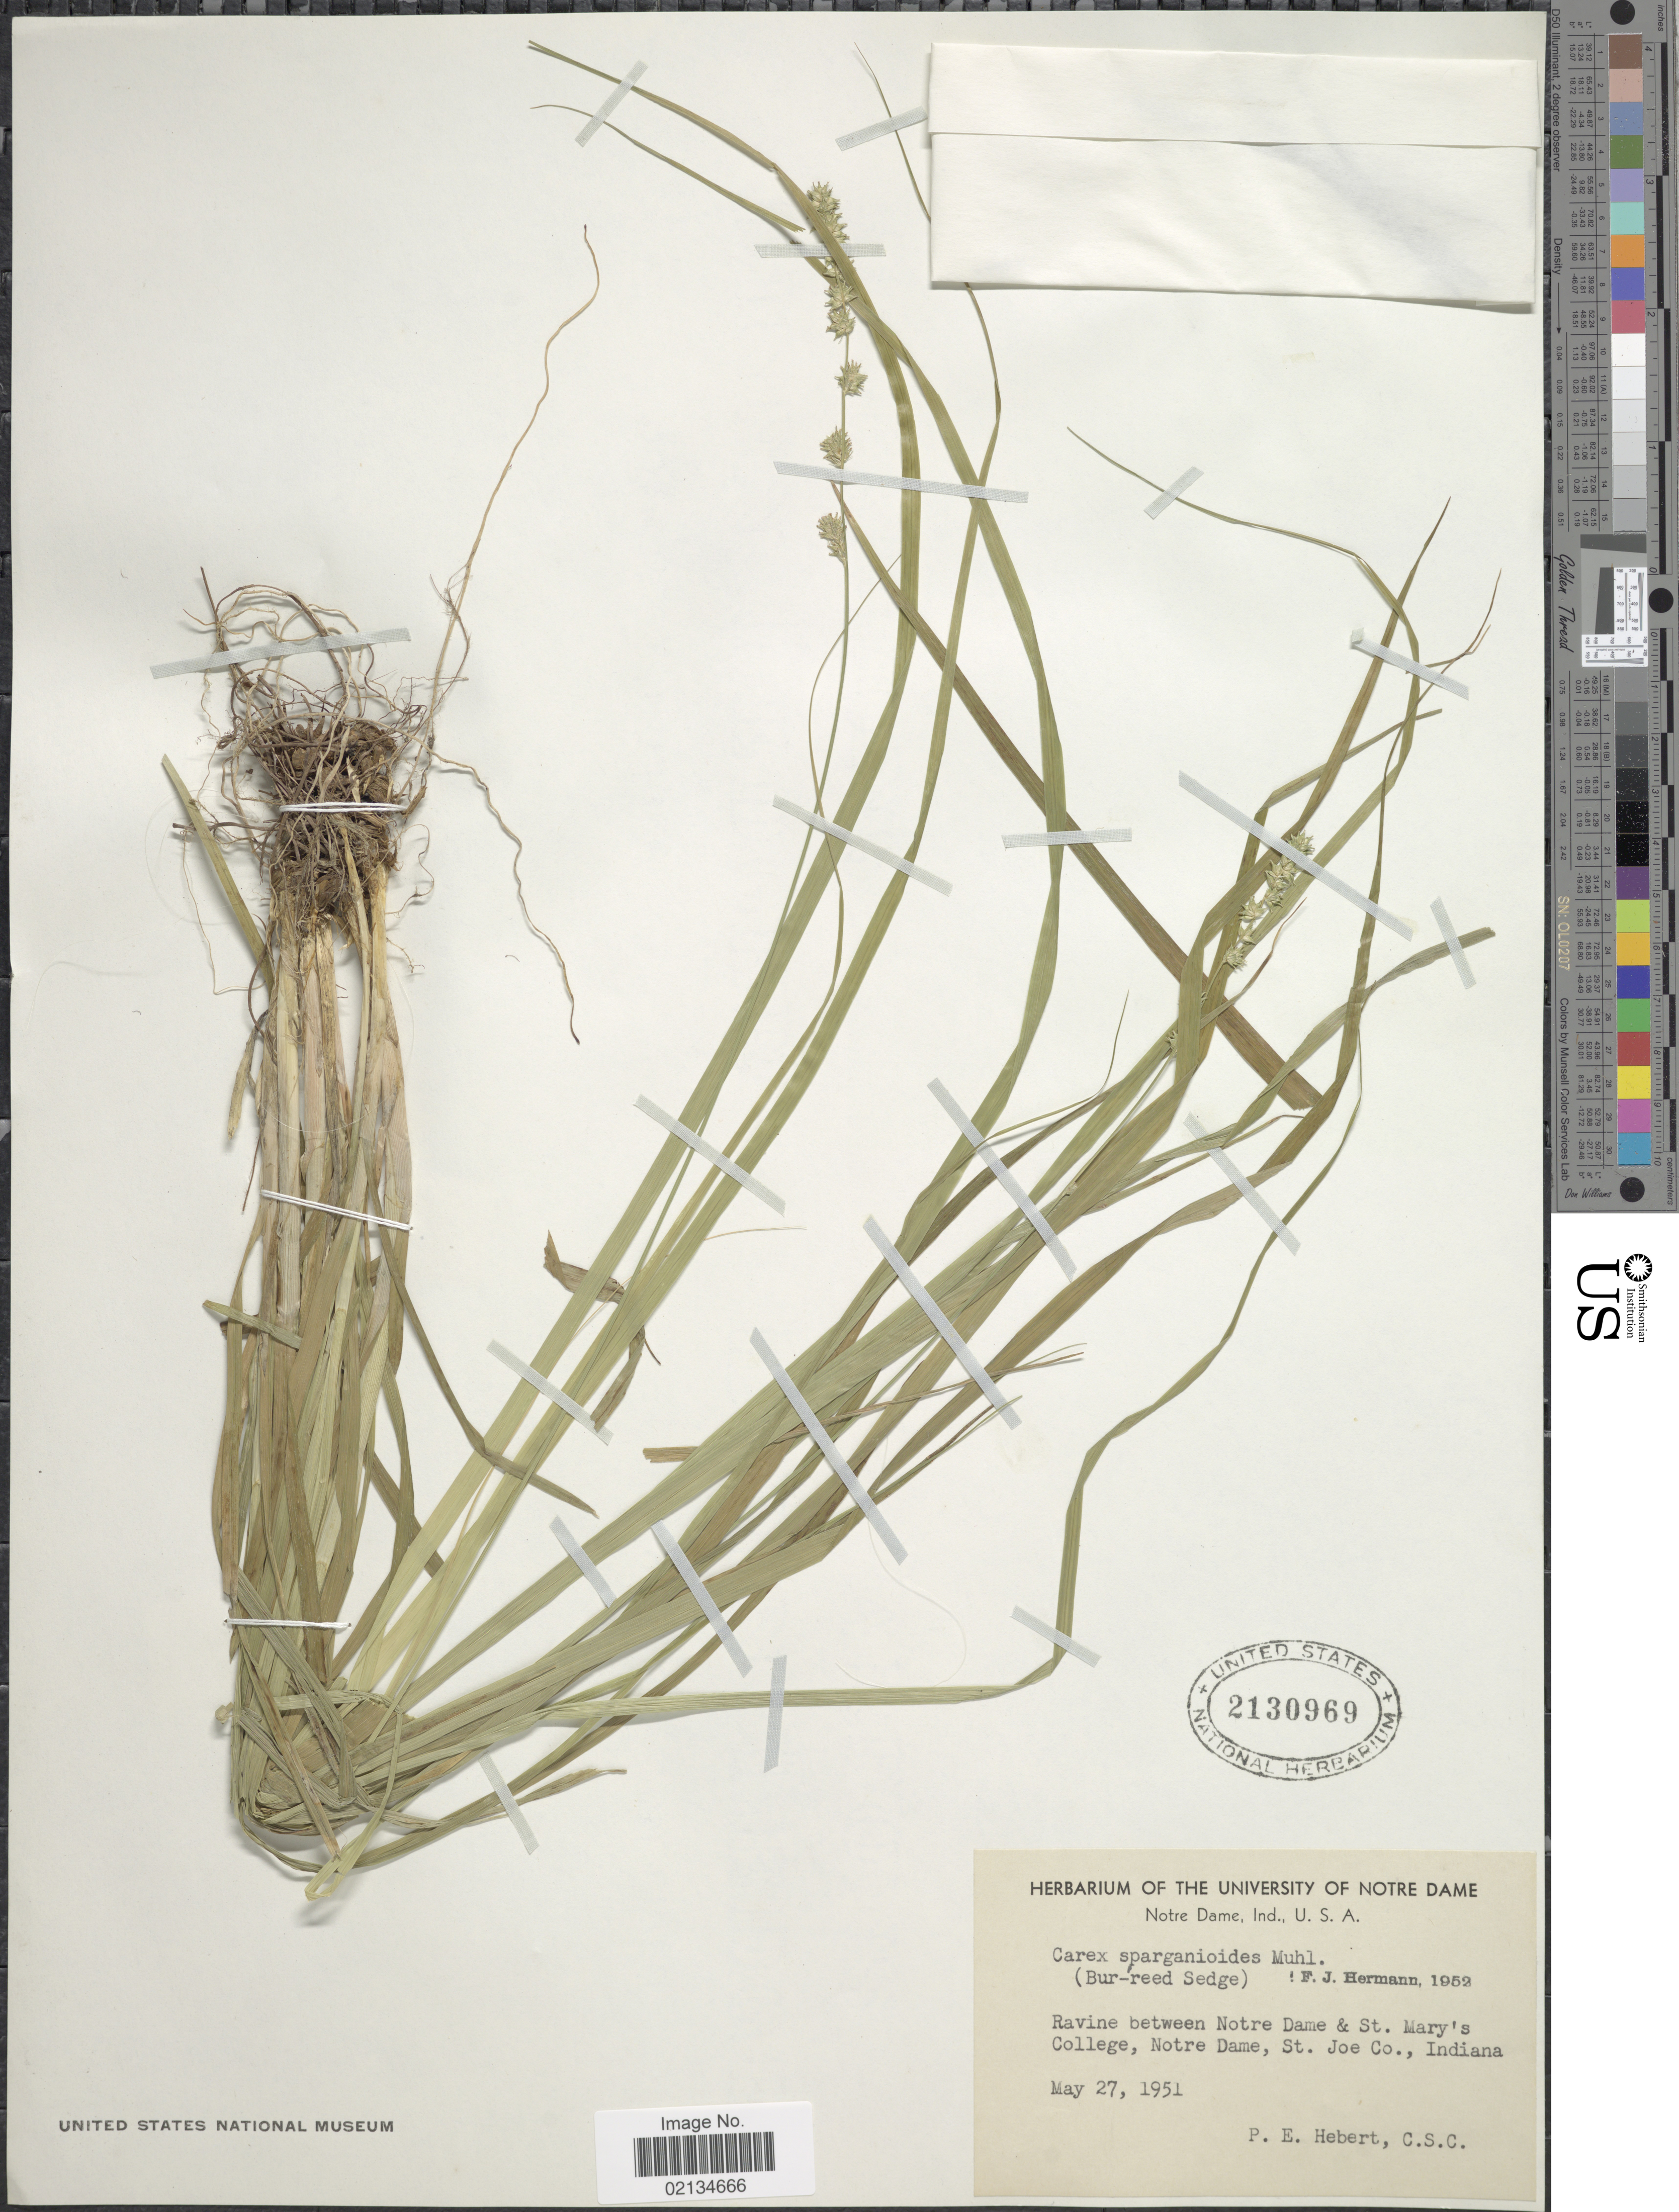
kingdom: Plantae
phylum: Tracheophyta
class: Liliopsida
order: Poales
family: Cyperaceae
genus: Carex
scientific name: Carex sparganioides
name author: Muhl. ex Willd.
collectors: P. Hebert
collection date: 1951-05-27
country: United States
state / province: Indiana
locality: Ravine between Notre Dame & St. Mary's College, Notre Dame, St. Joe Co.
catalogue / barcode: US 2130969